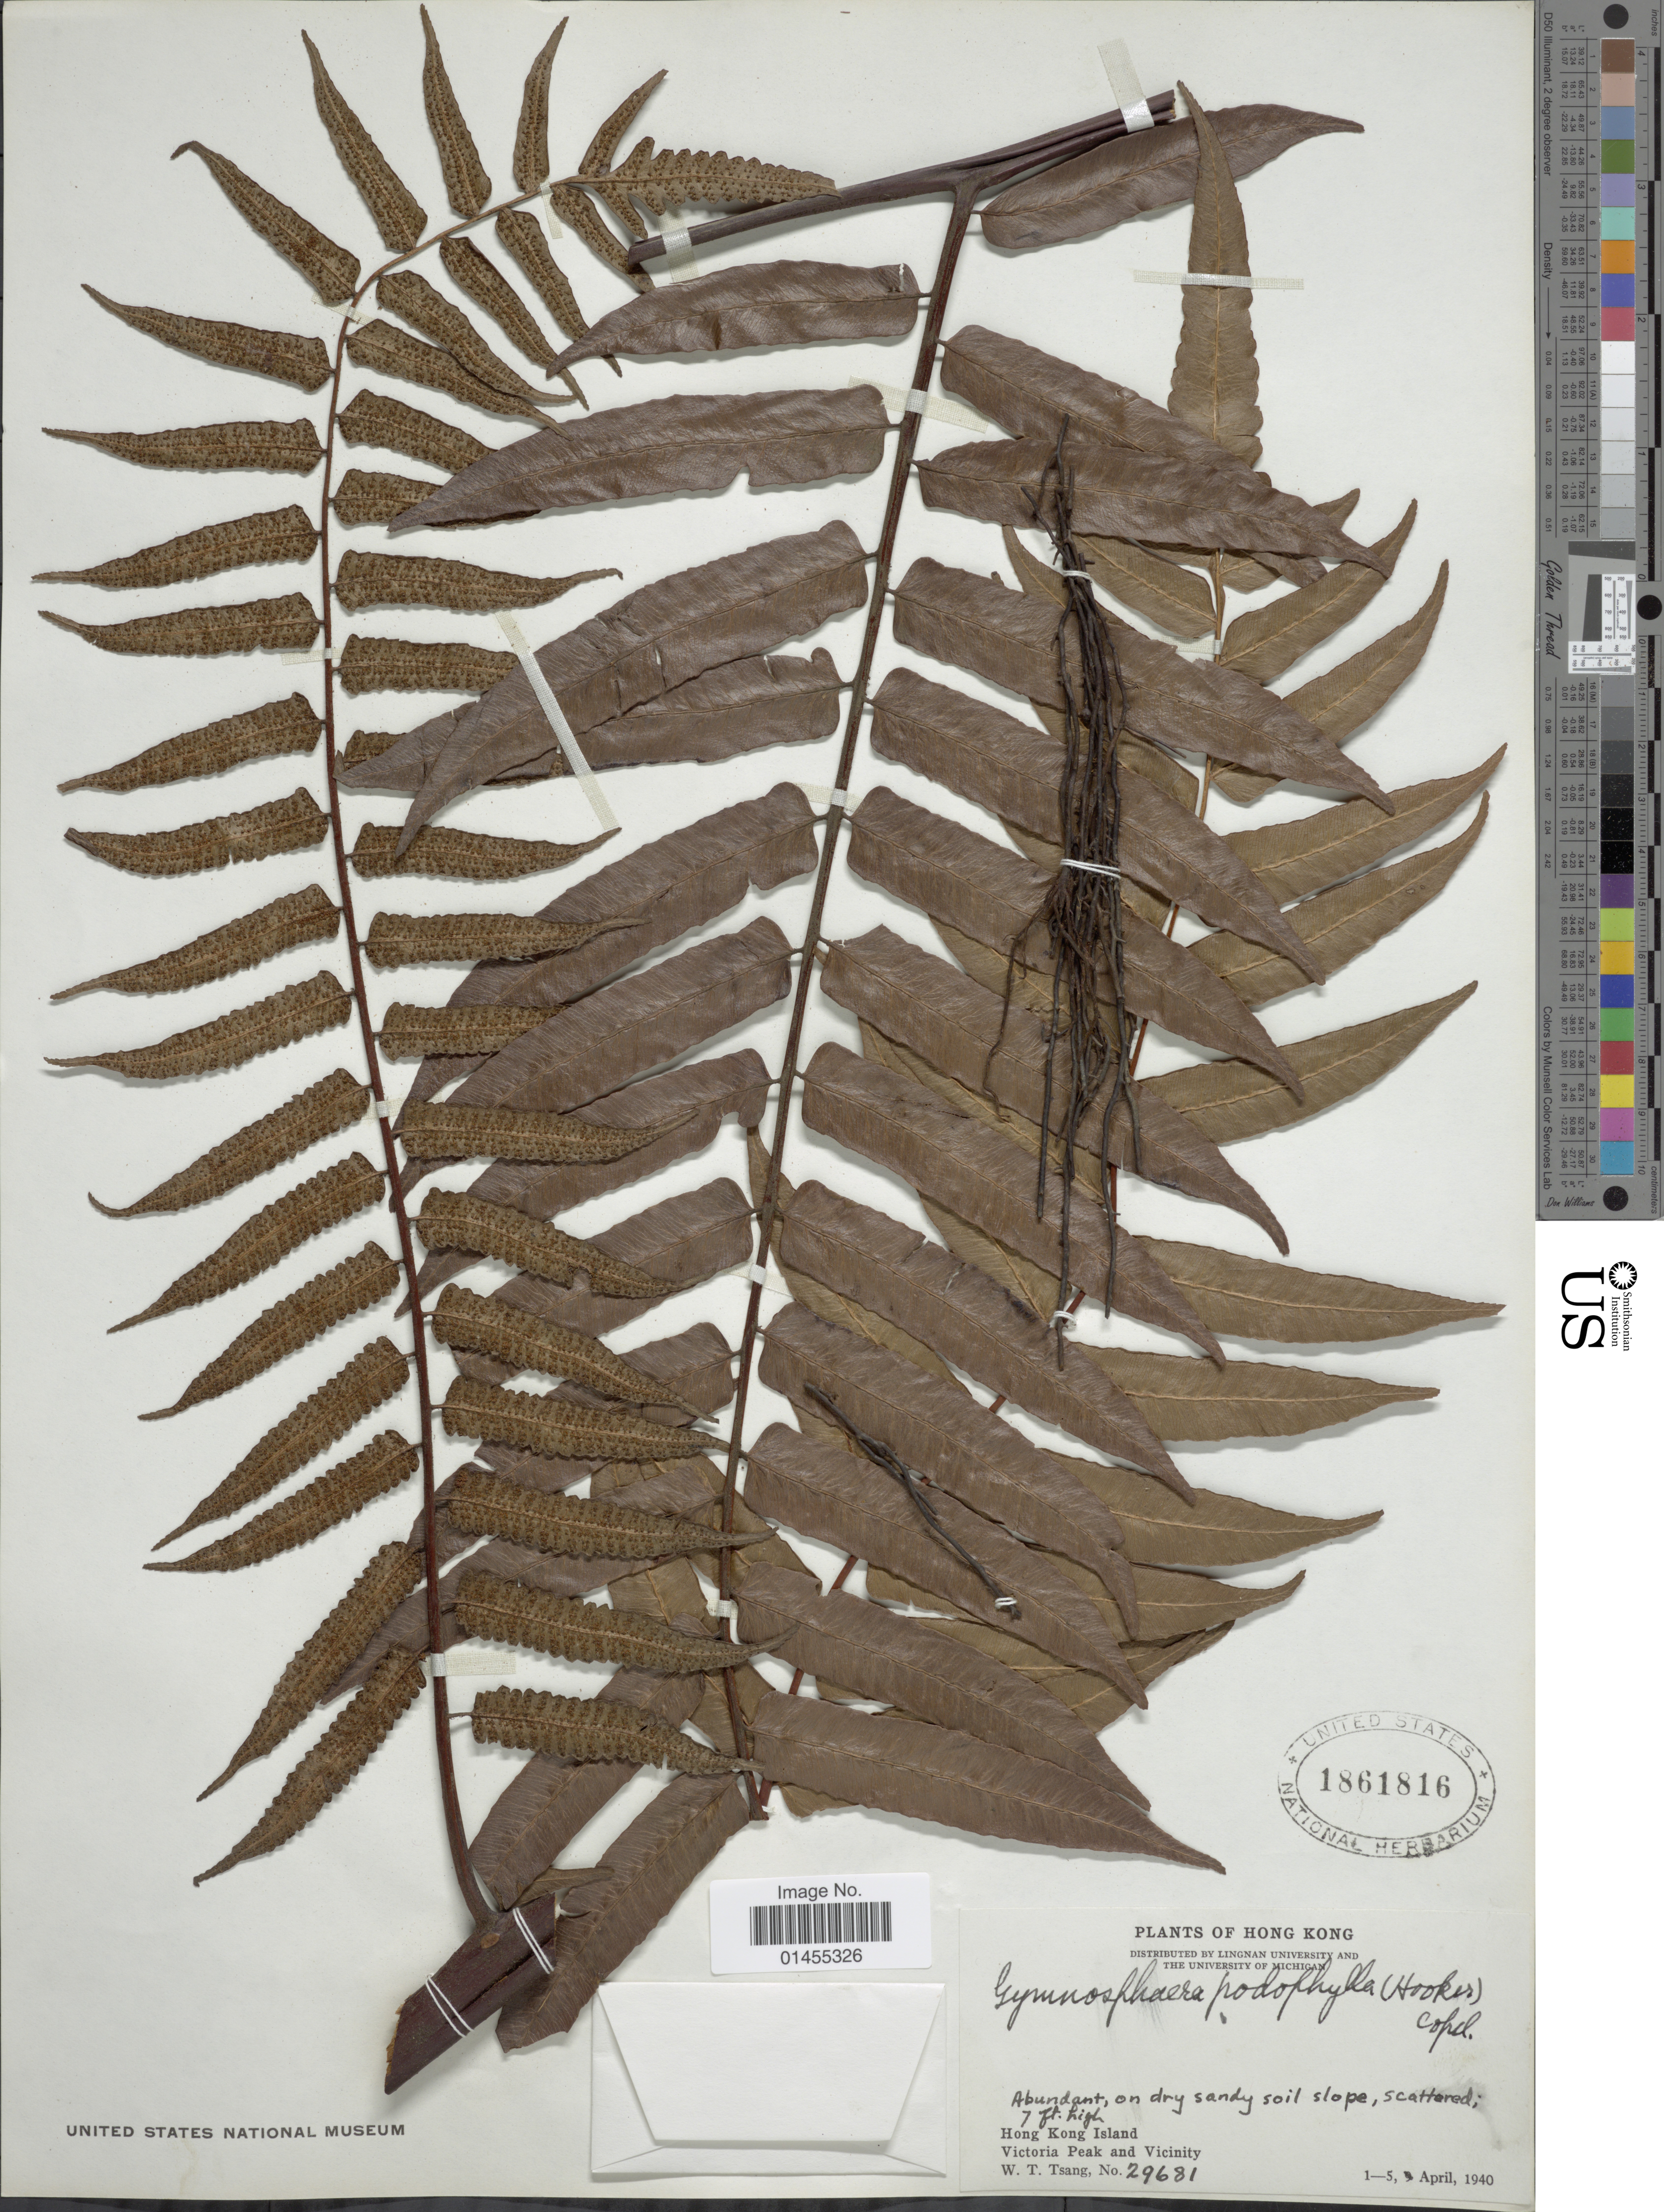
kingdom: Plantae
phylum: Tracheophyta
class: Polypodiopsida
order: Cyatheales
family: Cyatheaceae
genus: Alsophila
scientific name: Alsophila podophylla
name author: Hook.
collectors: W. T. Tsang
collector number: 29681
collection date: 1940-04-01/1940-04-05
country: China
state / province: Hong Kong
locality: Hong Kong Island, Victoria Peak and vicinity.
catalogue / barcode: US 1861816